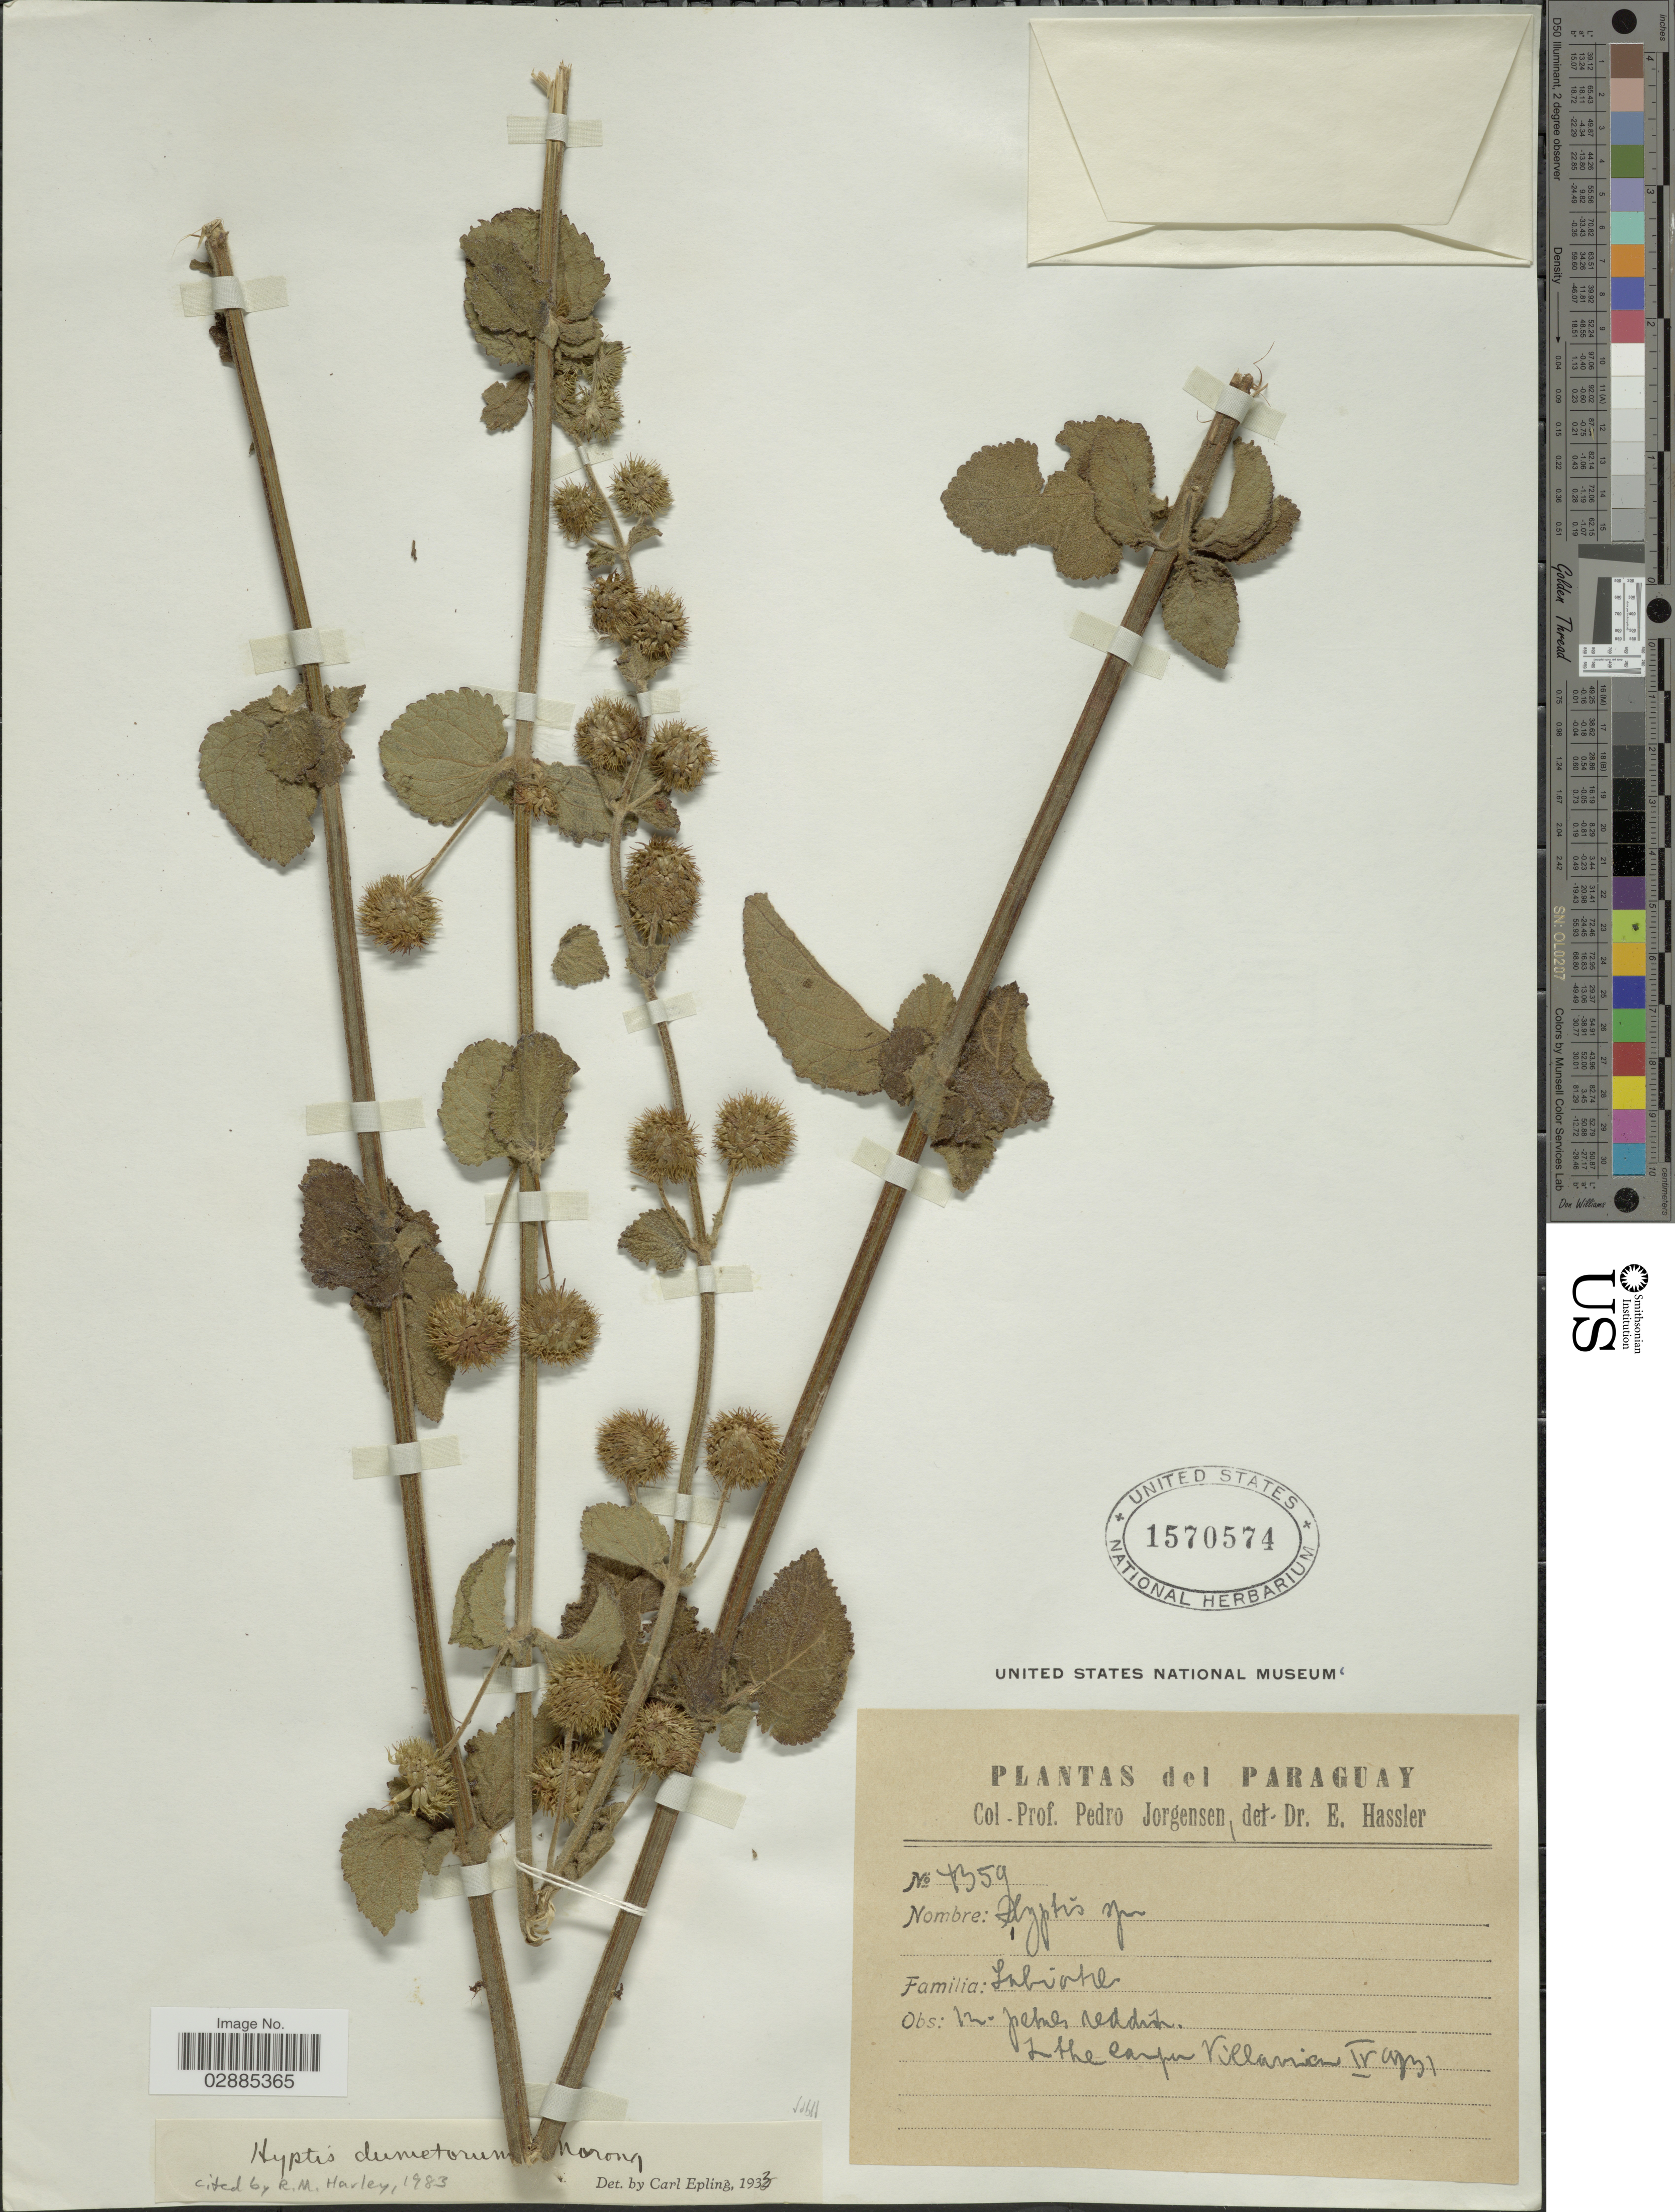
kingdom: Plantae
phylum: Tracheophyta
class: Magnoliopsida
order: Lamiales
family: Lamiaceae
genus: Hyptis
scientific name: Hyptis dumetorum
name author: Morong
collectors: P. Jörgensen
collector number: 1359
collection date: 1931-04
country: Paraguay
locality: In the camp Villarica.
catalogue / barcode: US 1570574